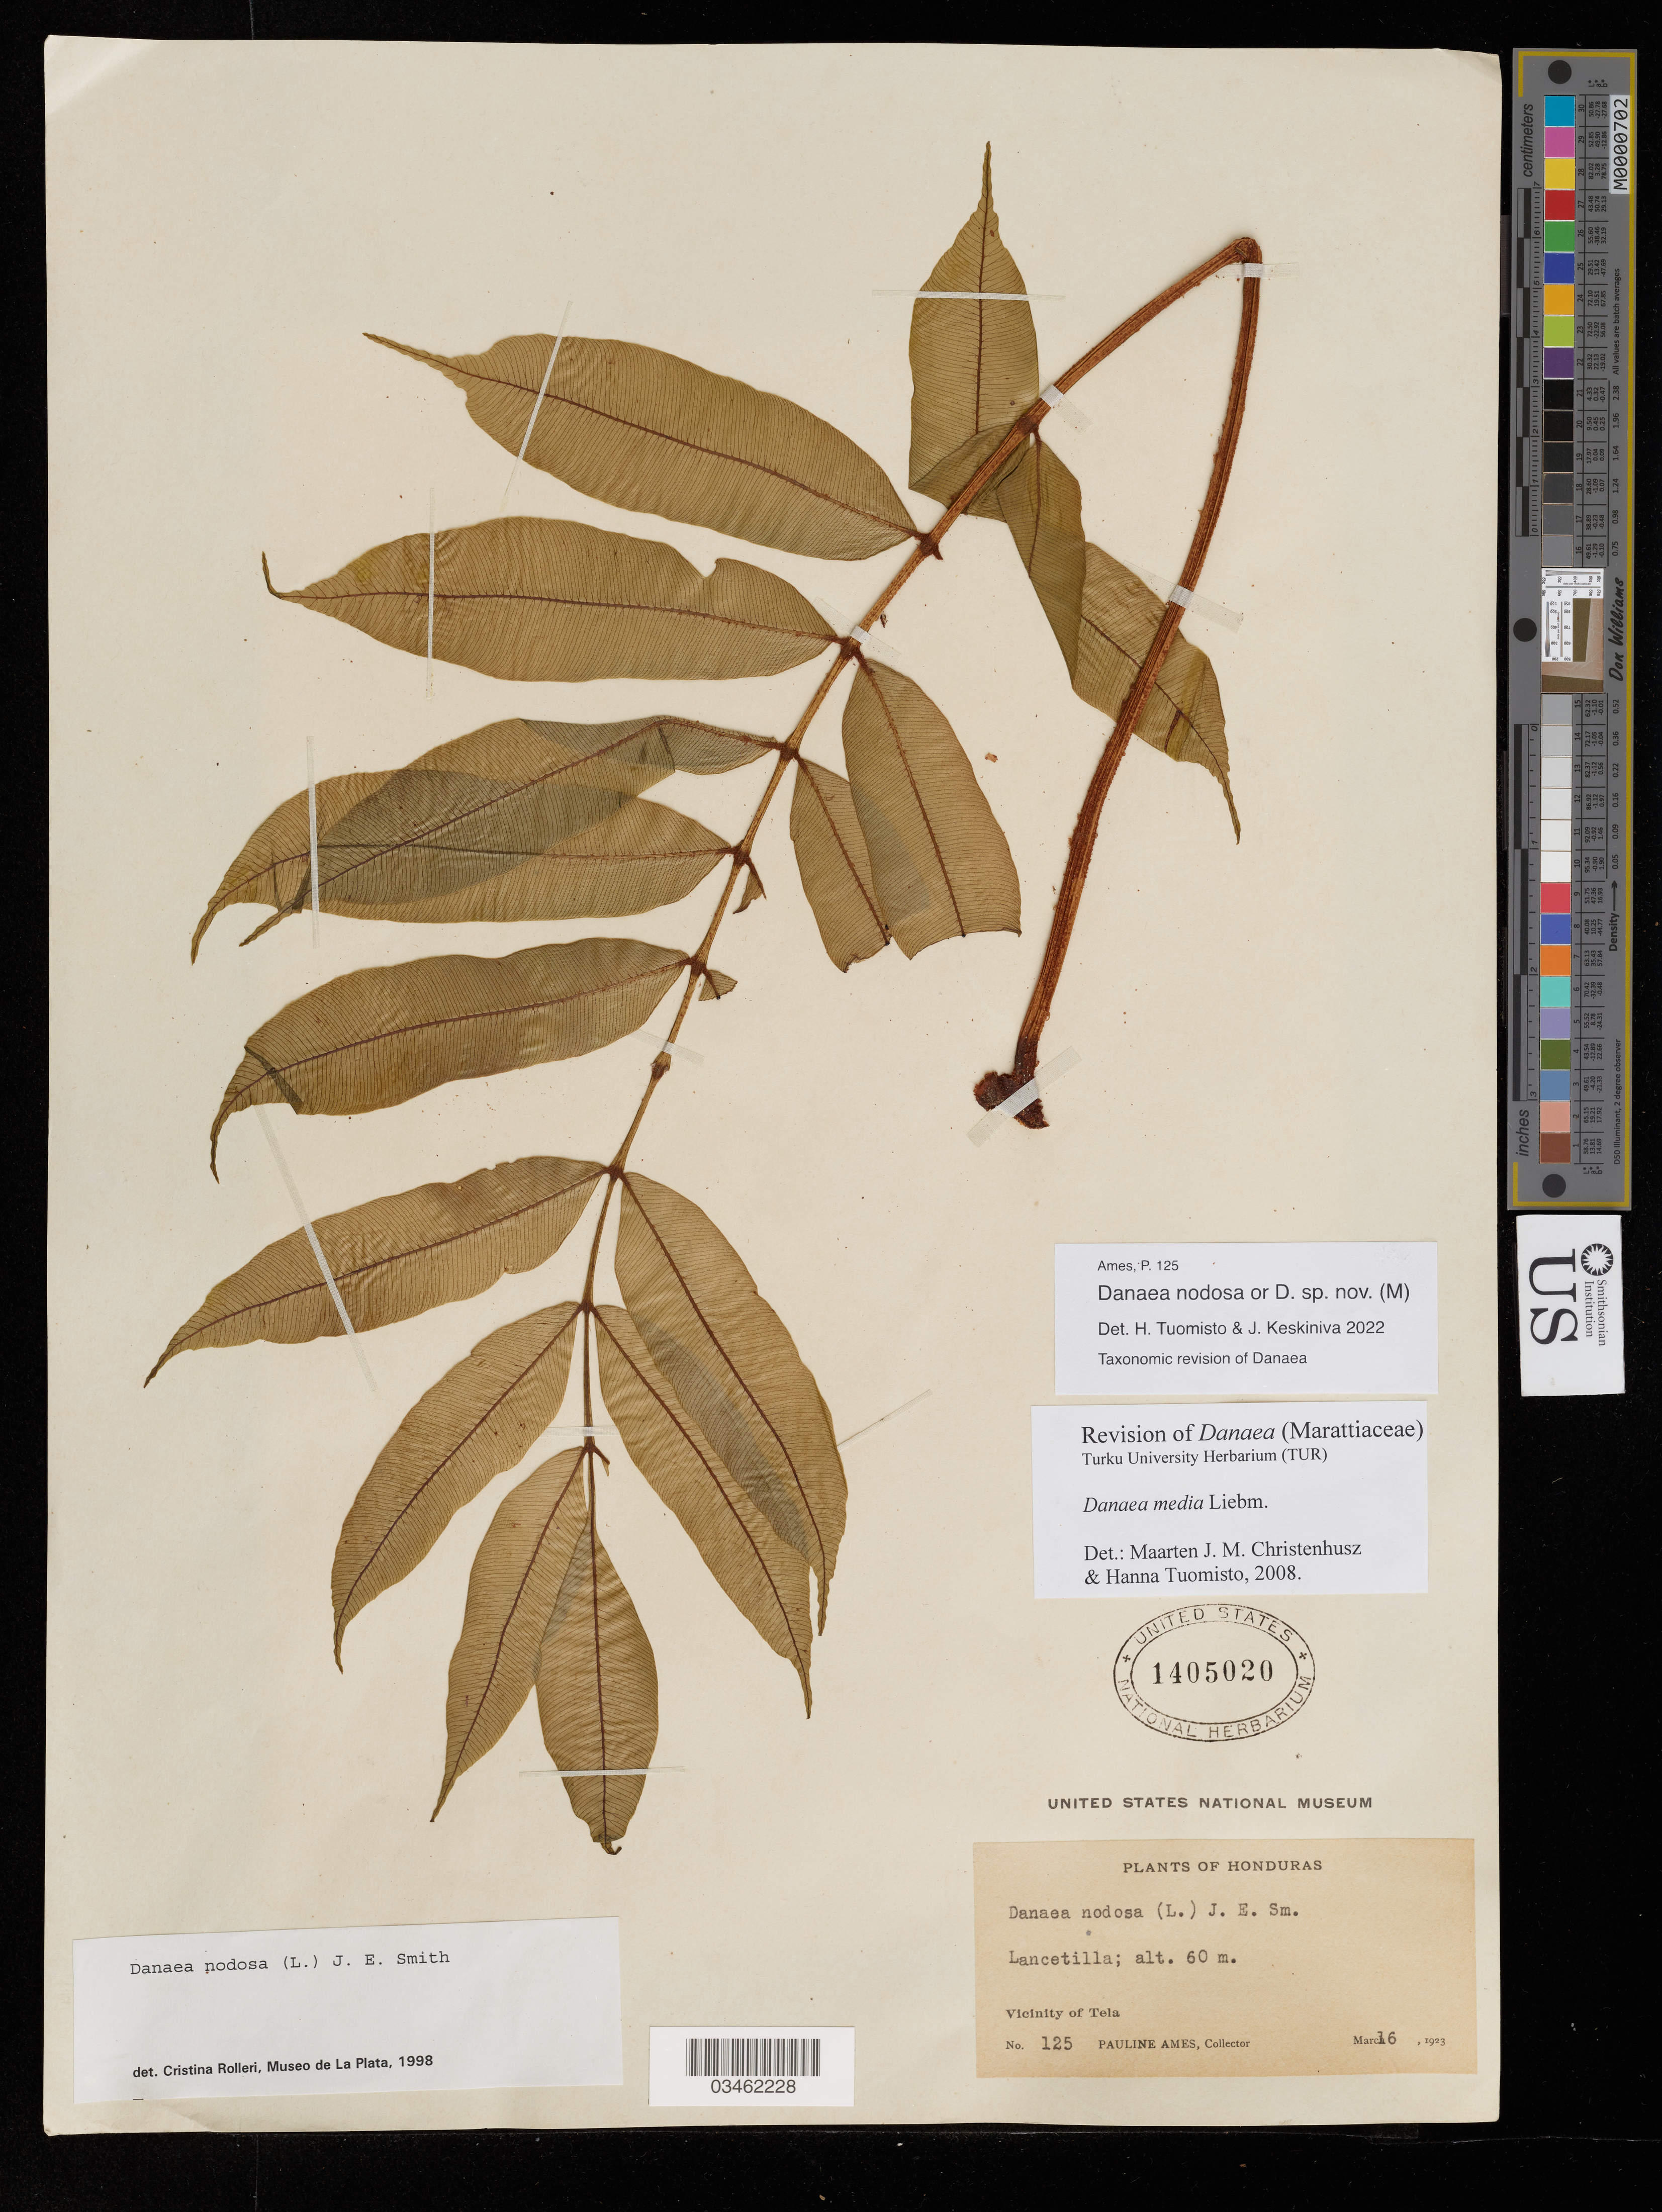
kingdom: Plantae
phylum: Tracheophyta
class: Polypodiopsida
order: Marattiales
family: Marattiaceae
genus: Danaea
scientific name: Danaea nodosa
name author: (L.) Sm.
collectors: P. Ames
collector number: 125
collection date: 1923-03-16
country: Honduras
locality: Lancetilla. Vicinity of Tela.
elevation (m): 60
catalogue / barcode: US 1405020